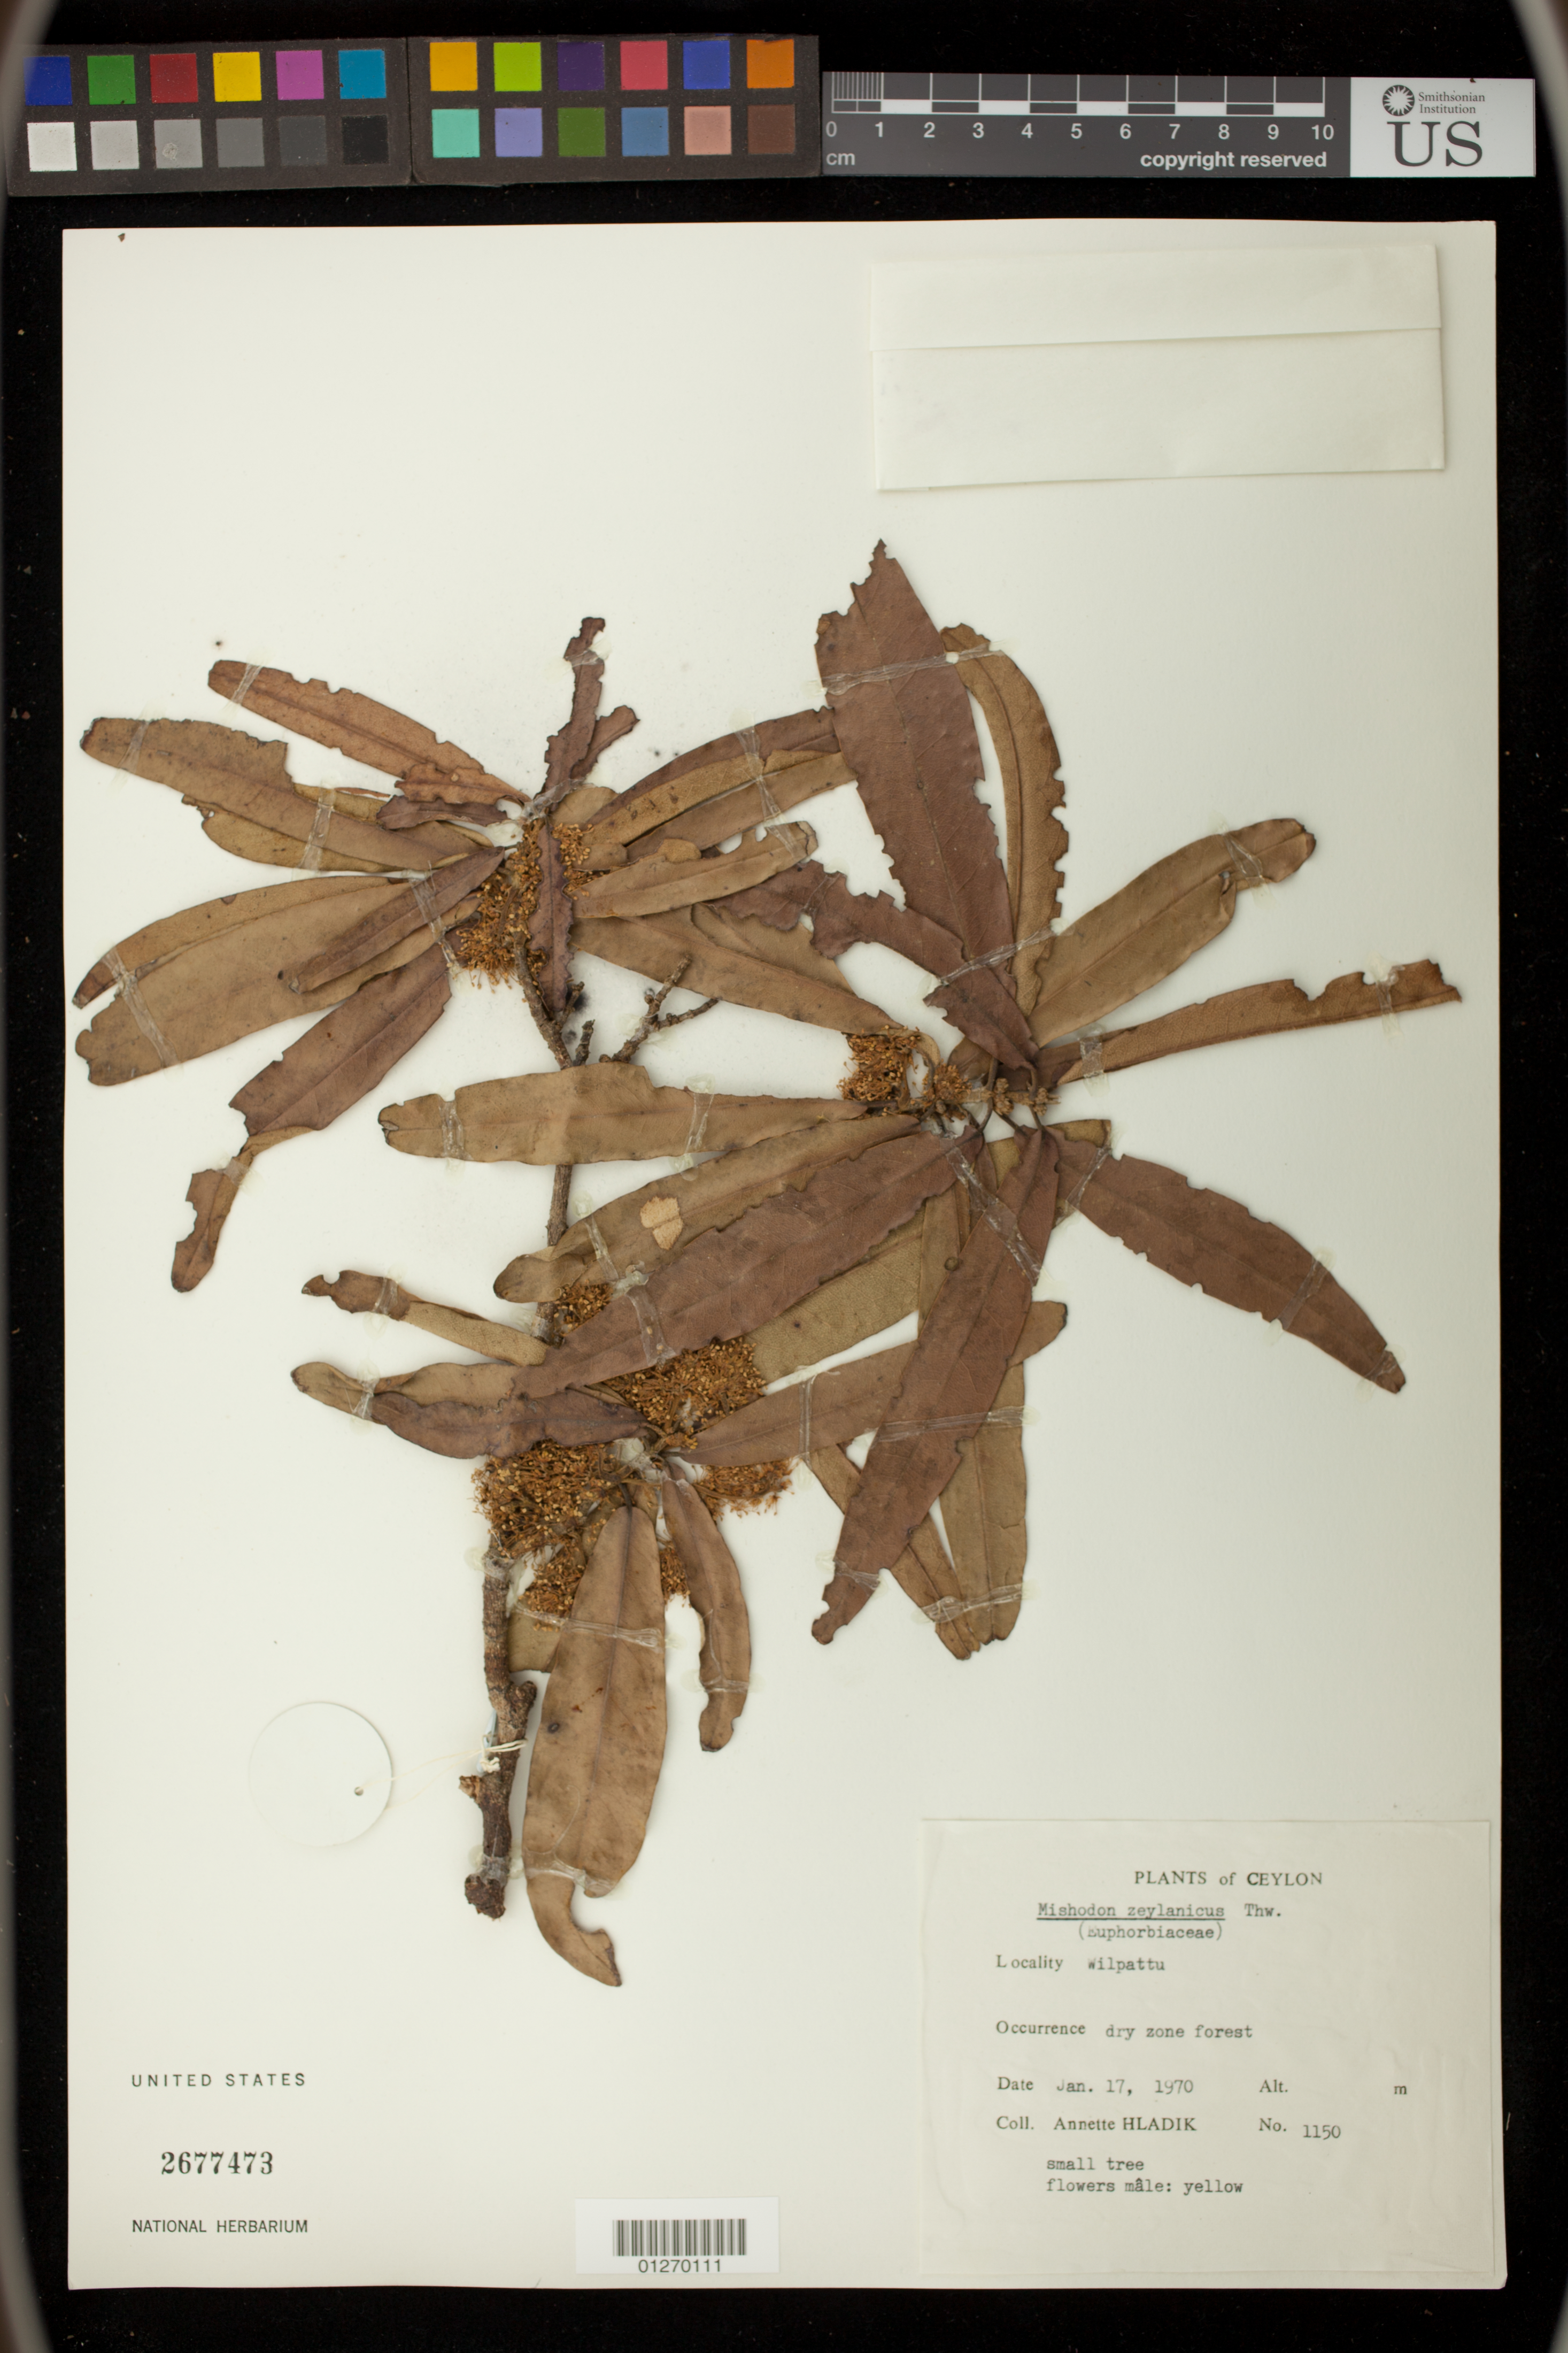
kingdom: Plantae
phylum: Tracheophyta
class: Magnoliopsida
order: Malpighiales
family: Picrodendraceae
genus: Mischodon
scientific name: Mischodon zeylanicus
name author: Thwaites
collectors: A. Hladik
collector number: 1150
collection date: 1970-01-17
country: Sri Lanka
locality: Wilpattu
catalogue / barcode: US 2677473